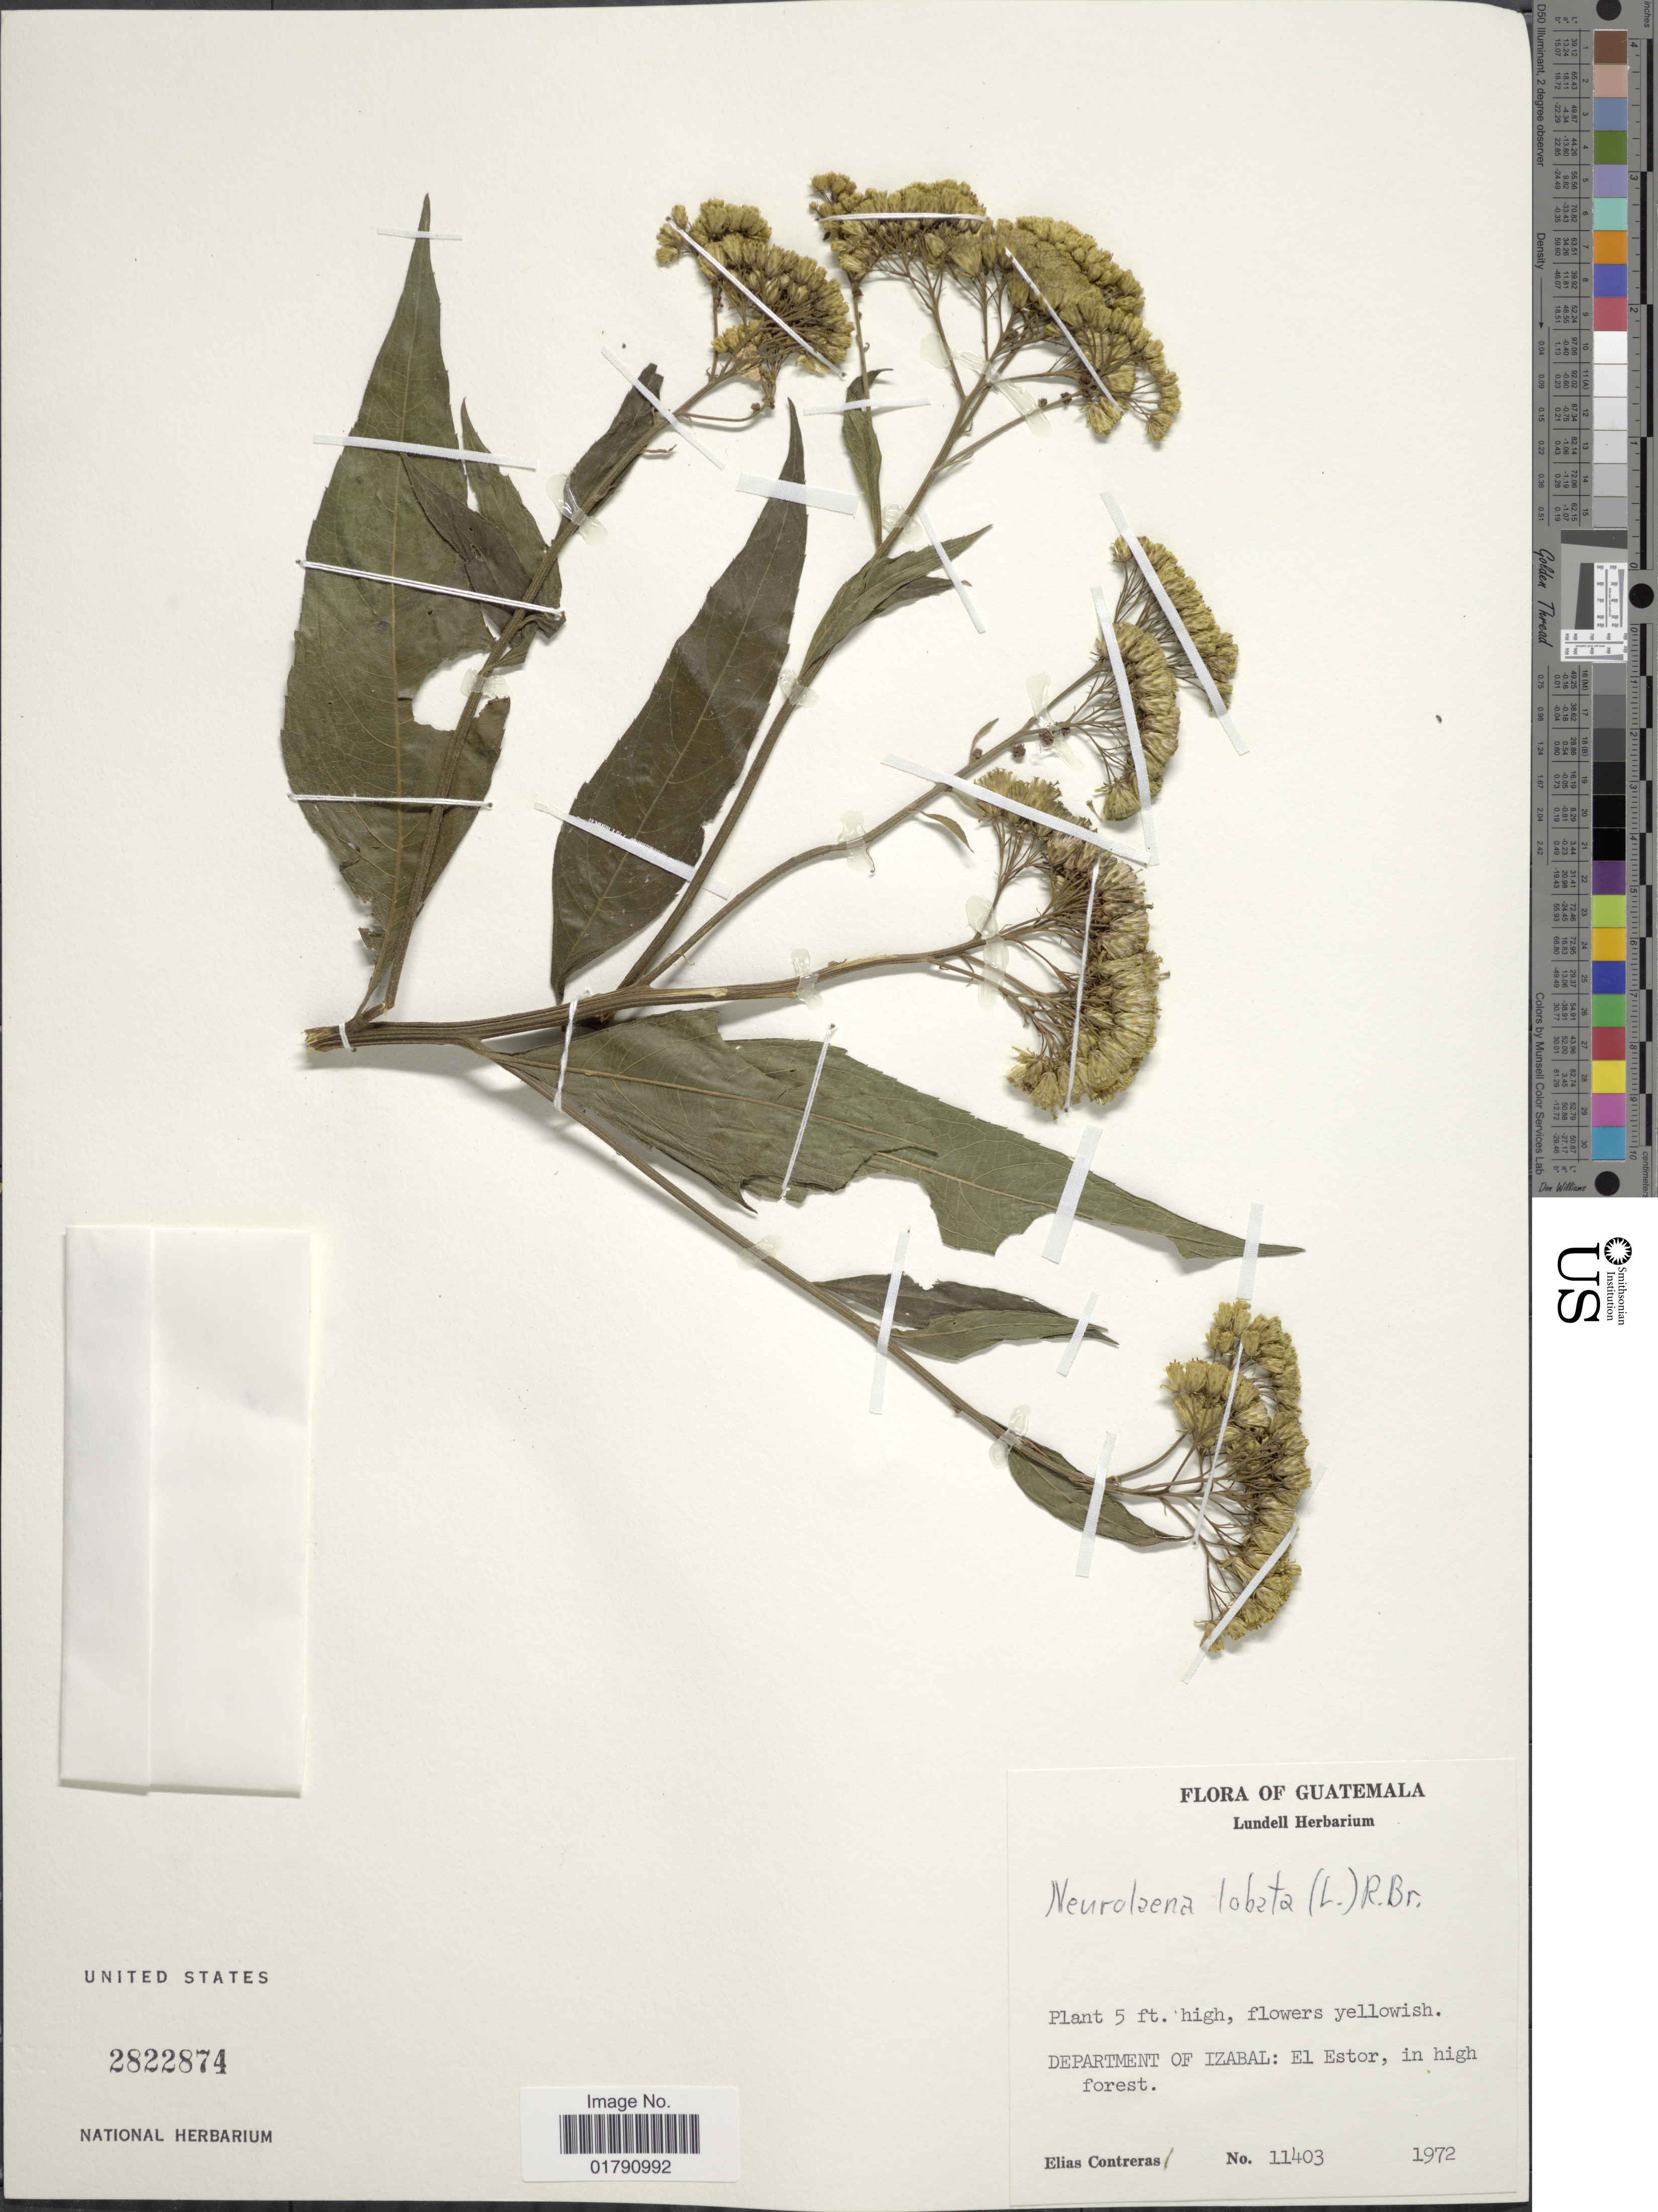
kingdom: Plantae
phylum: Tracheophyta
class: Magnoliopsida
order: Asterales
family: Asteraceae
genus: Neurolaena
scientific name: Neurolaena lobata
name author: (L.) R. Br. ex Cass.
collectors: E. Contreras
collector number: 11403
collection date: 1972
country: Guatemala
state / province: Izabal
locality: El Estor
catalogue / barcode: US 2822874